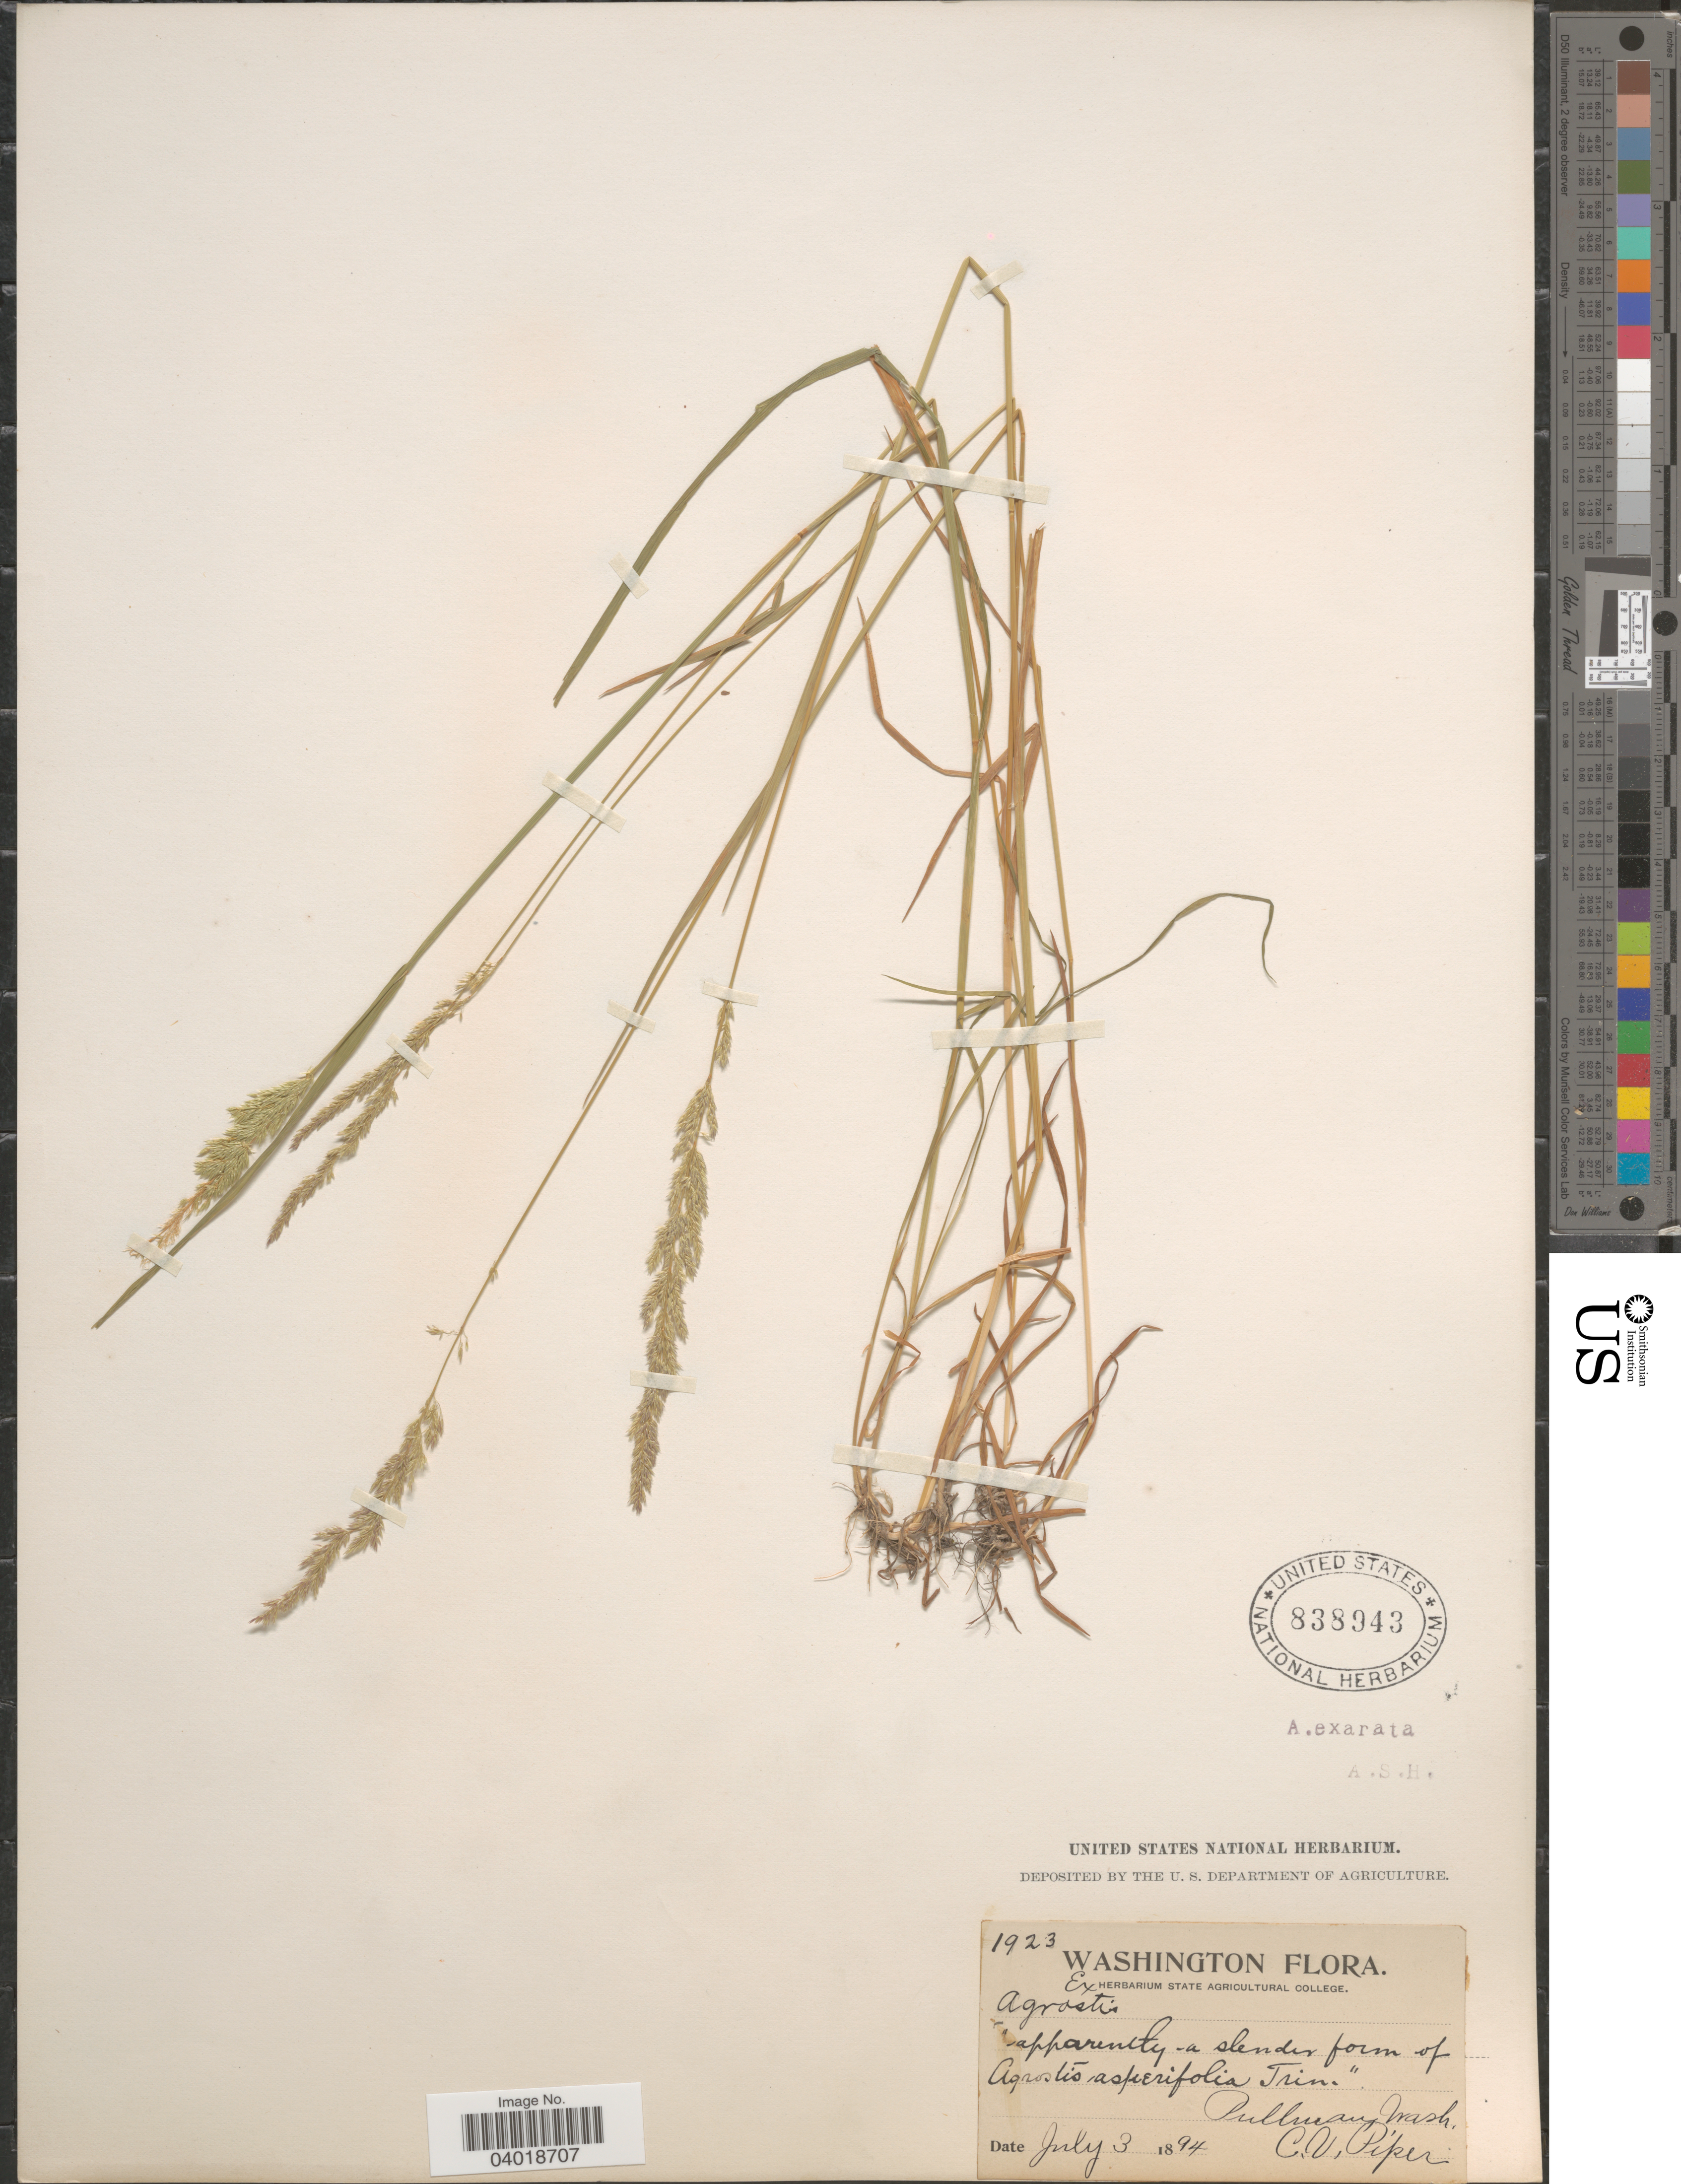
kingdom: Plantae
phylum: Tracheophyta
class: Liliopsida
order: Poales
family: Poaceae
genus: Agrostis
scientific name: Agrostis exarata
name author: Trin.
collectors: C. V. Piper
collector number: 1923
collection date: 1894-07-03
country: United States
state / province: Washington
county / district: Whitman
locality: Pullman.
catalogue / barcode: US 838943